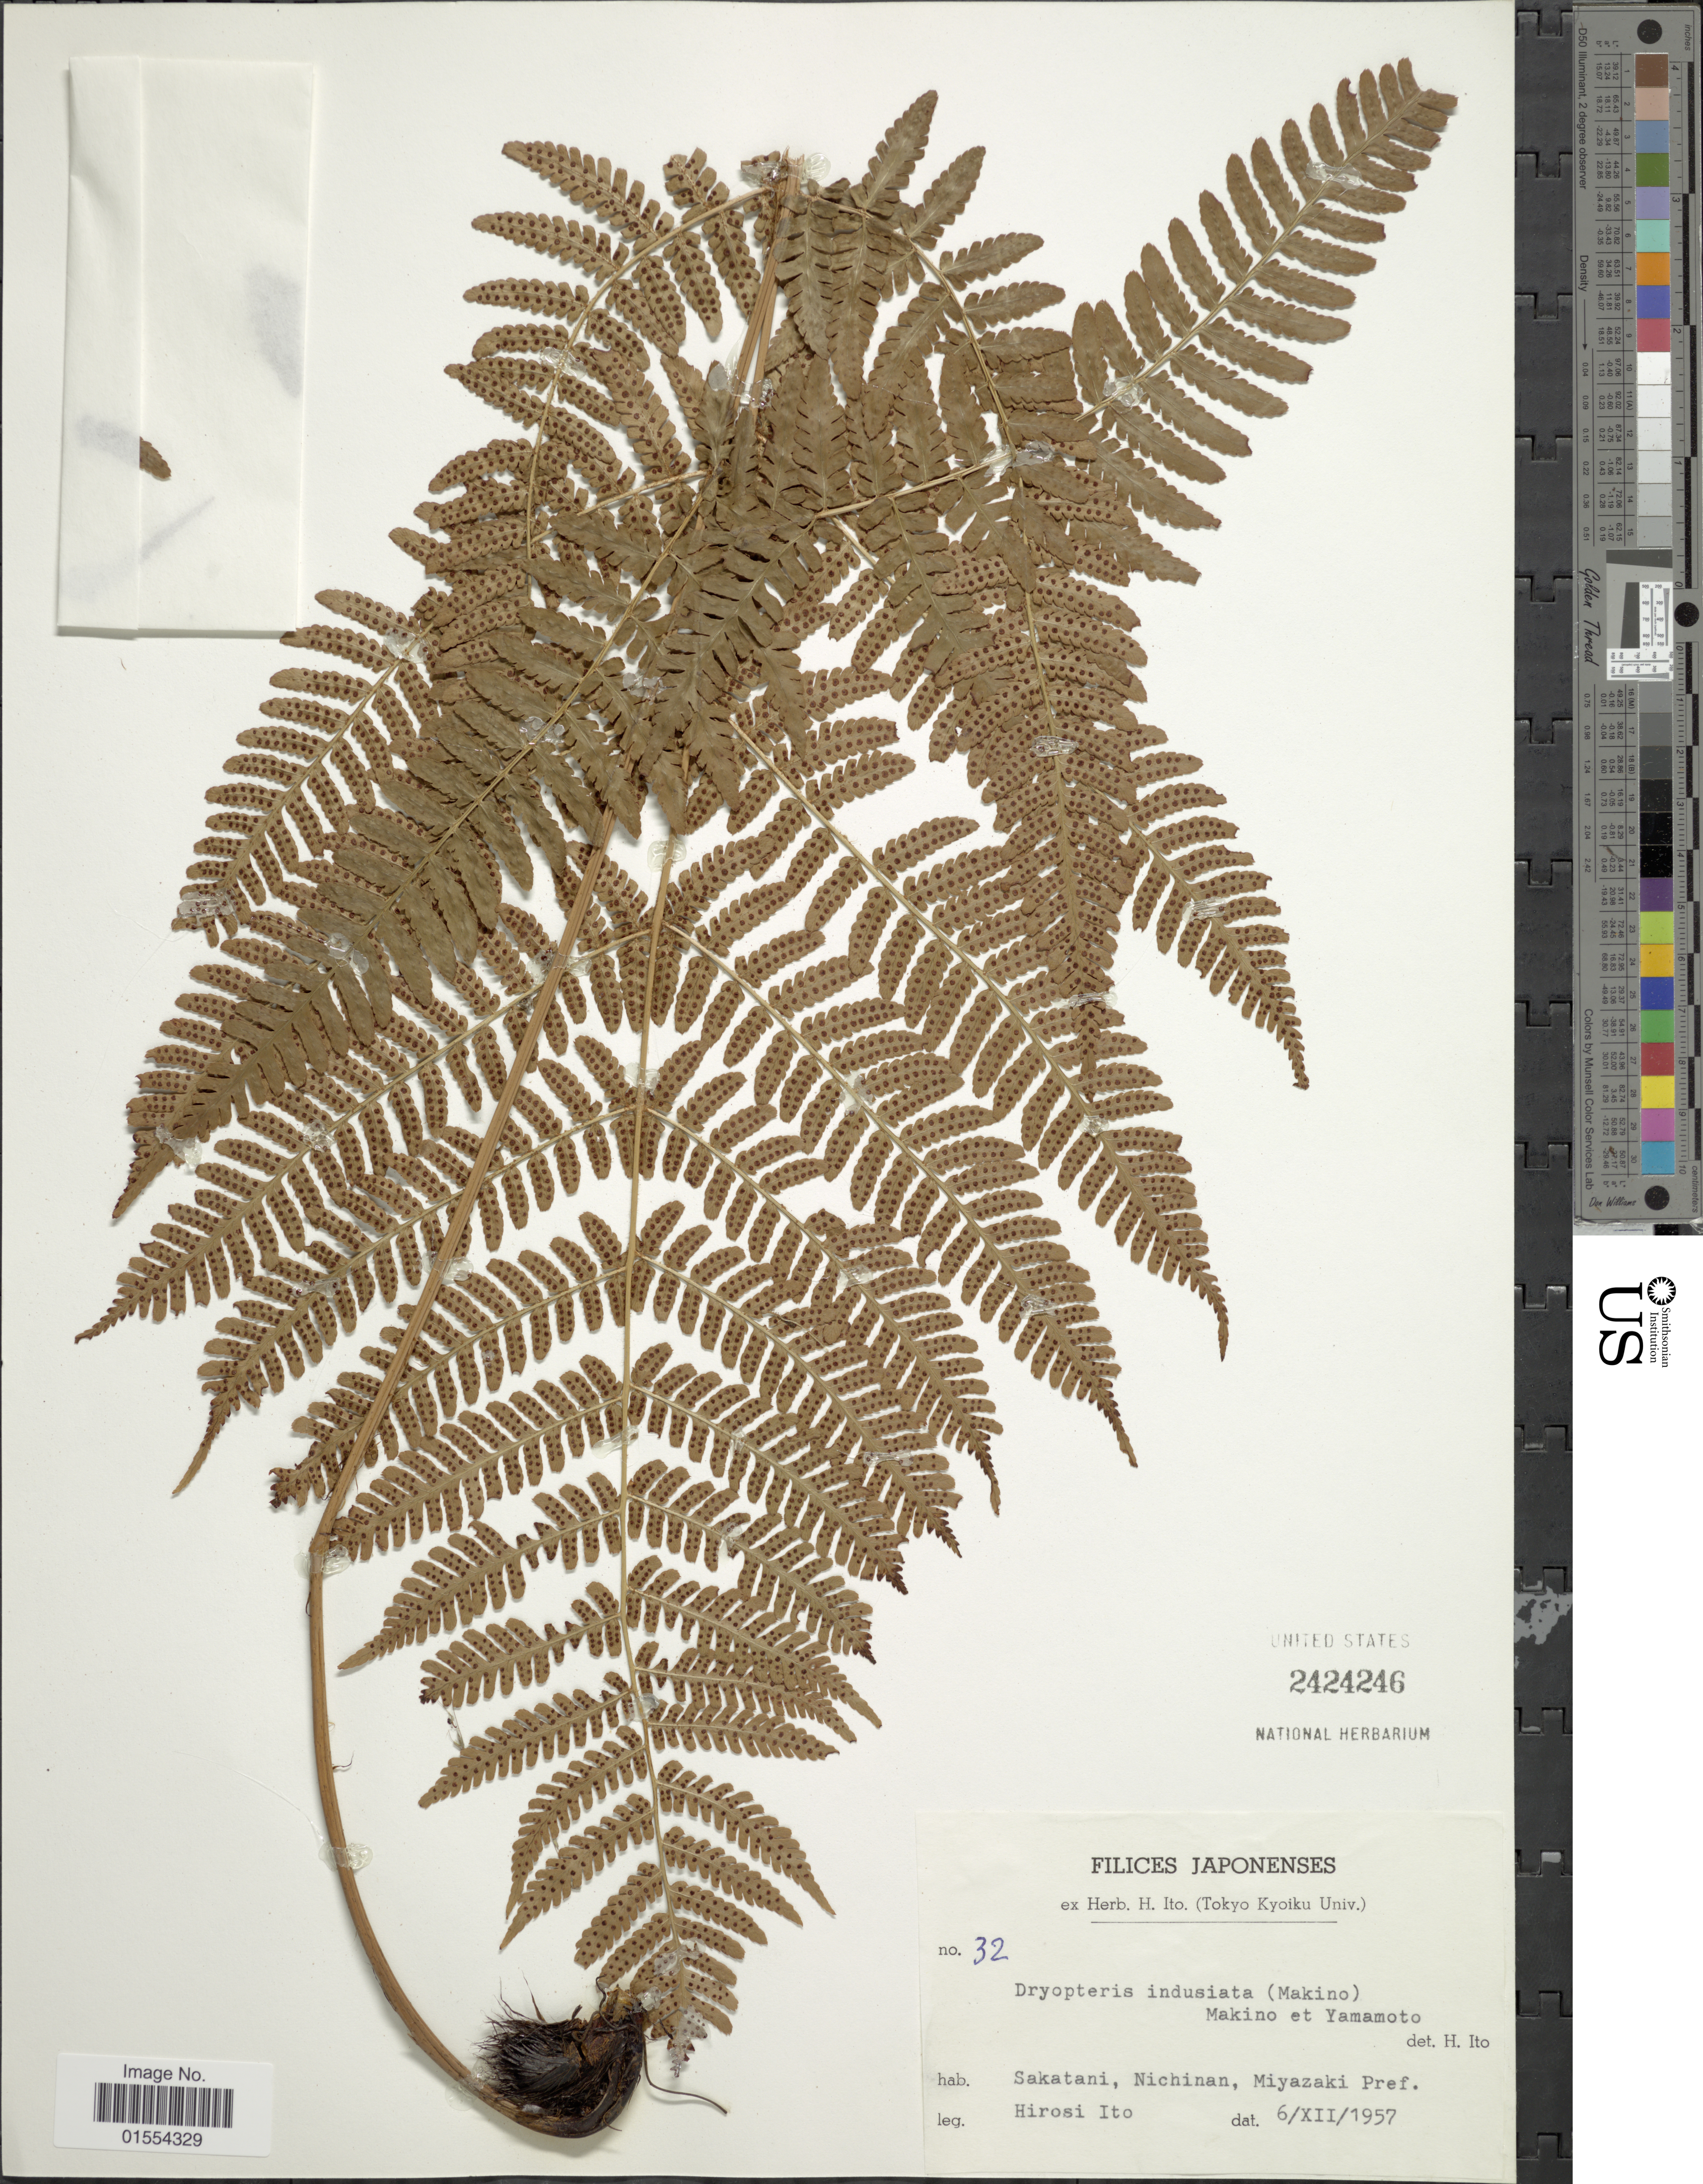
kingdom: Plantae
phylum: Tracheophyta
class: Polypodiopsida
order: Polypodiales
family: Dryopteridaceae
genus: Dryopteris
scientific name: Dryopteris indusiata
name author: (Makino) Makino & Yamam.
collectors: H. Itô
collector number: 32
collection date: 1957-12-06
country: Japan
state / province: Miyazaki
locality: Japonenses. Sakatani, Nichiman, Miyazaki Pref.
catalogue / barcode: US 2424246